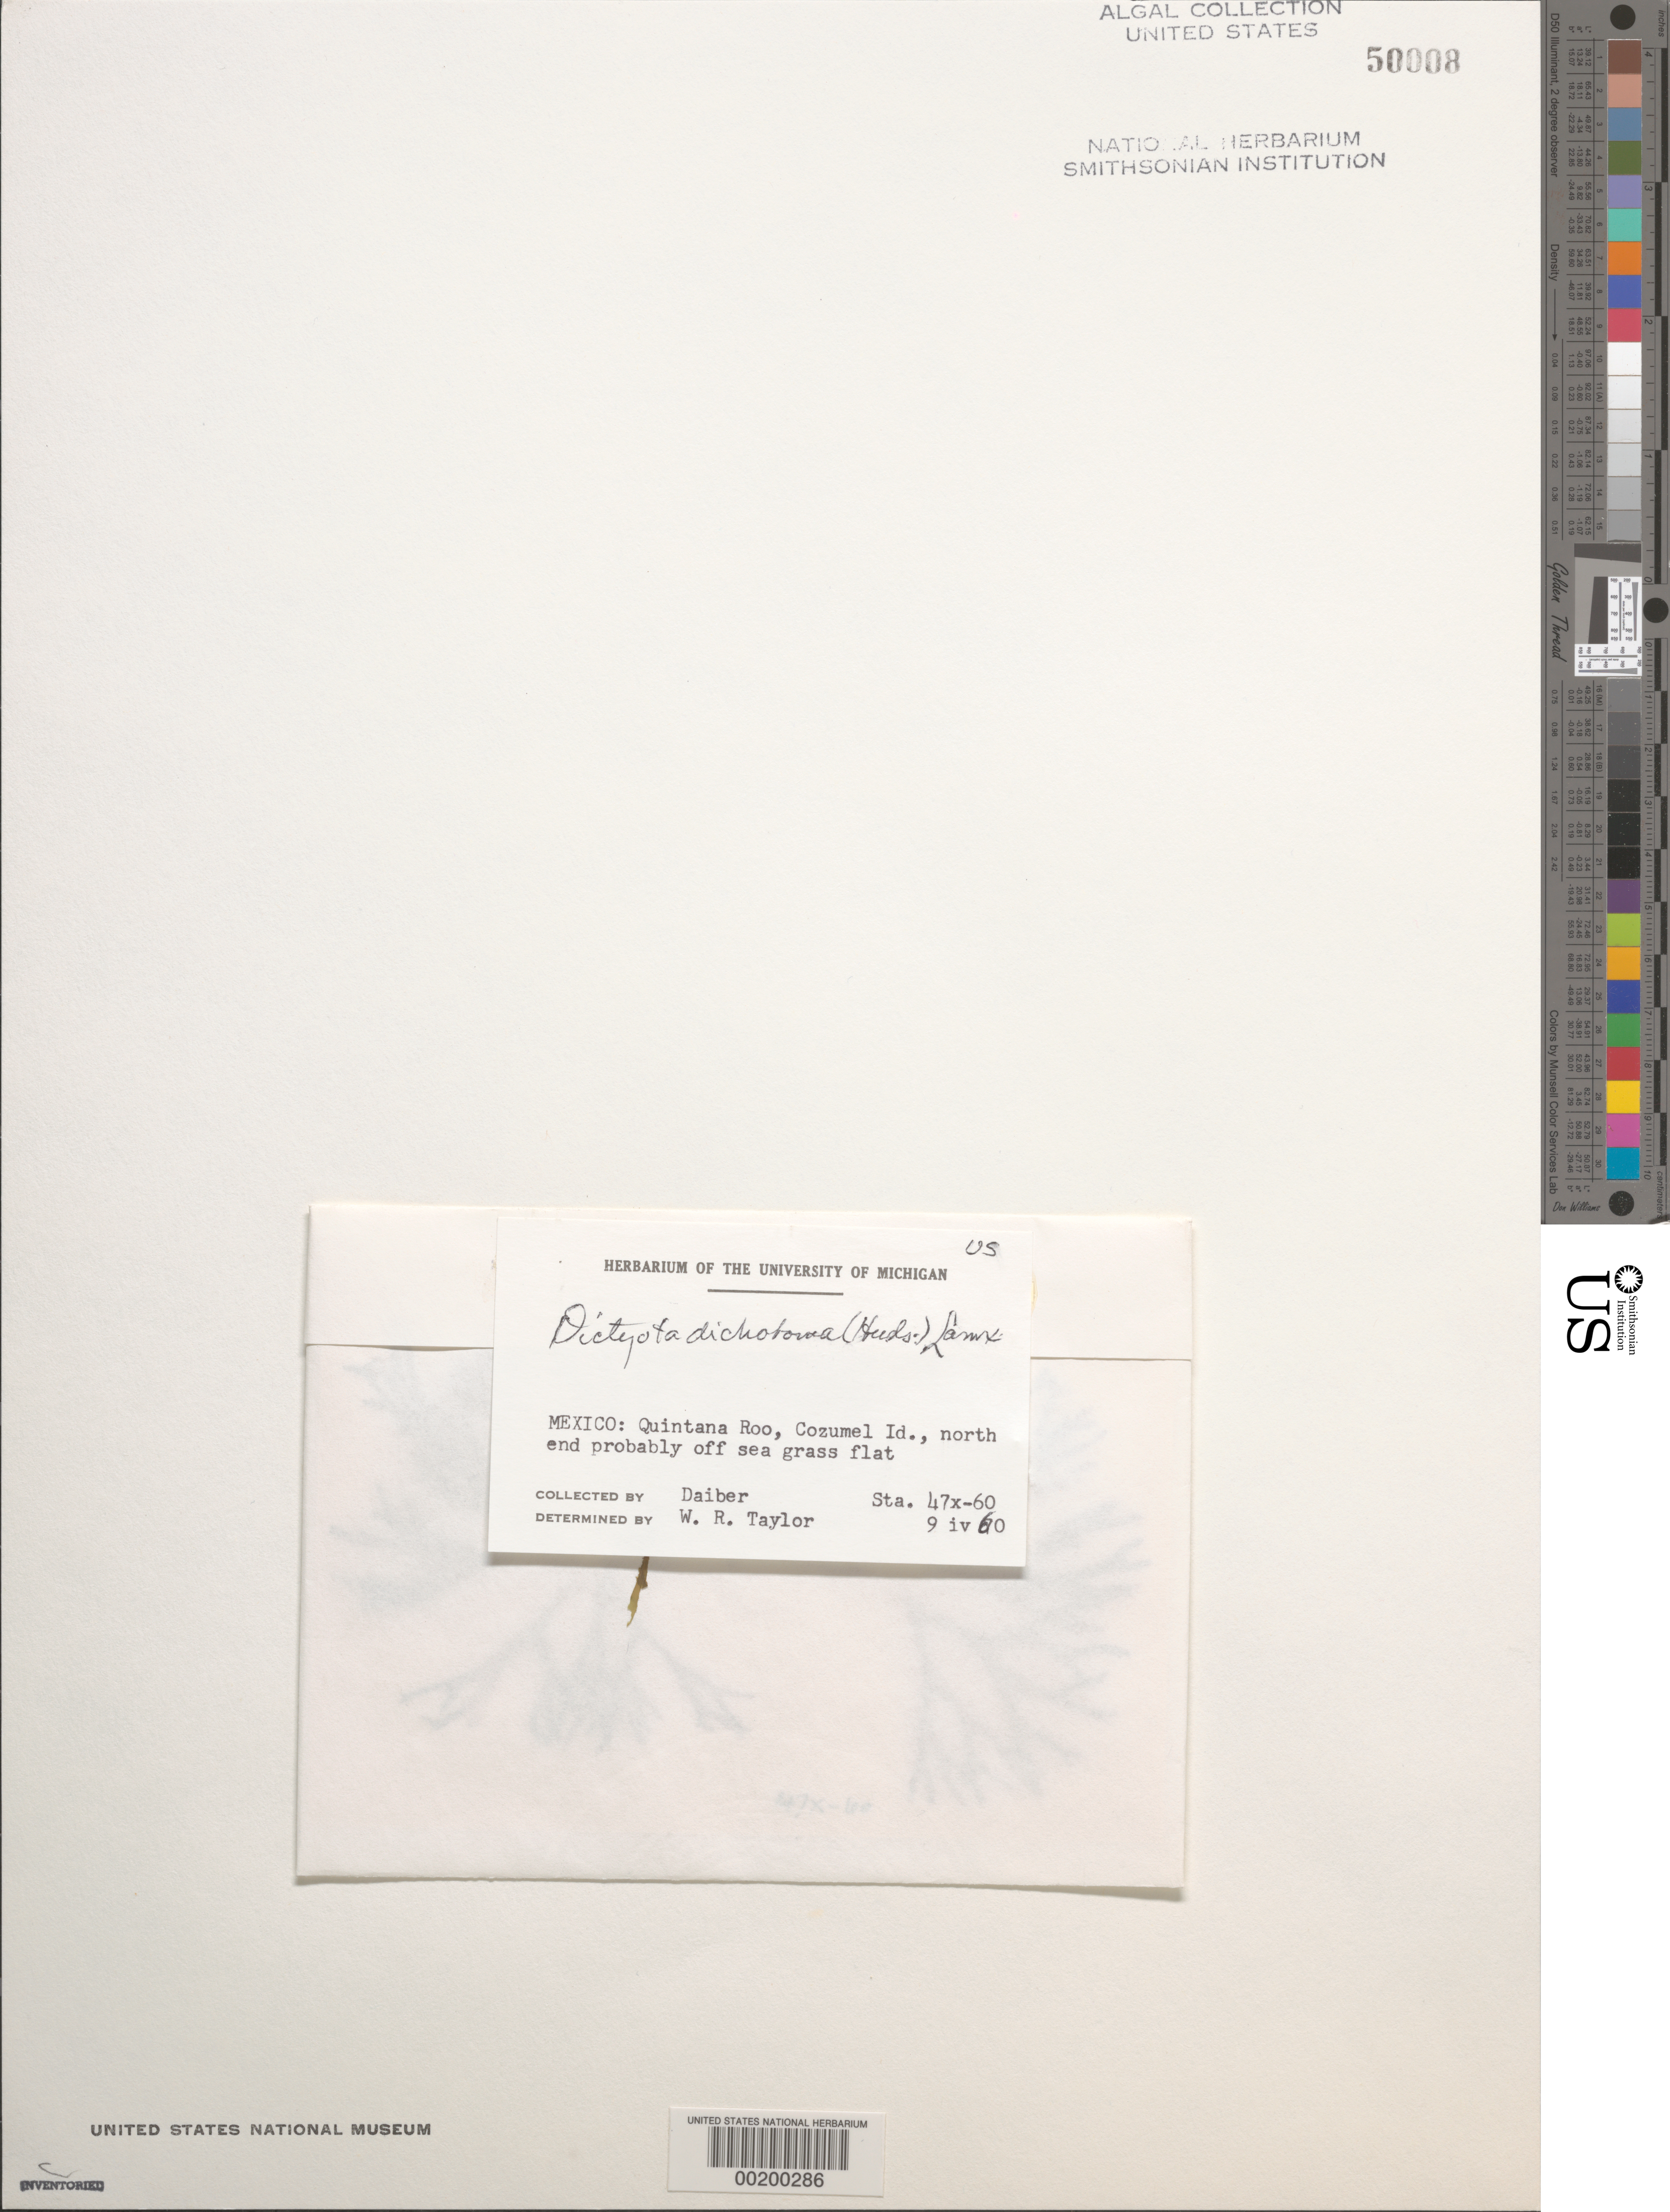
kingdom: Chromista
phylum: Ochrophyta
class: Phaeophyceae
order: Dictyotales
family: Dictyotaceae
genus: Dictyota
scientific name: Dictyota dichotoma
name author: (Huds.) J.V.Lamouroux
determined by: Taylor, William R.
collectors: F. Daiber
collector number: Station 47x-60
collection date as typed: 09 Apr 1960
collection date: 1960-04-09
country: Mexico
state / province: Quintana Roo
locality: Isla cozumel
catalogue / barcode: US 50008